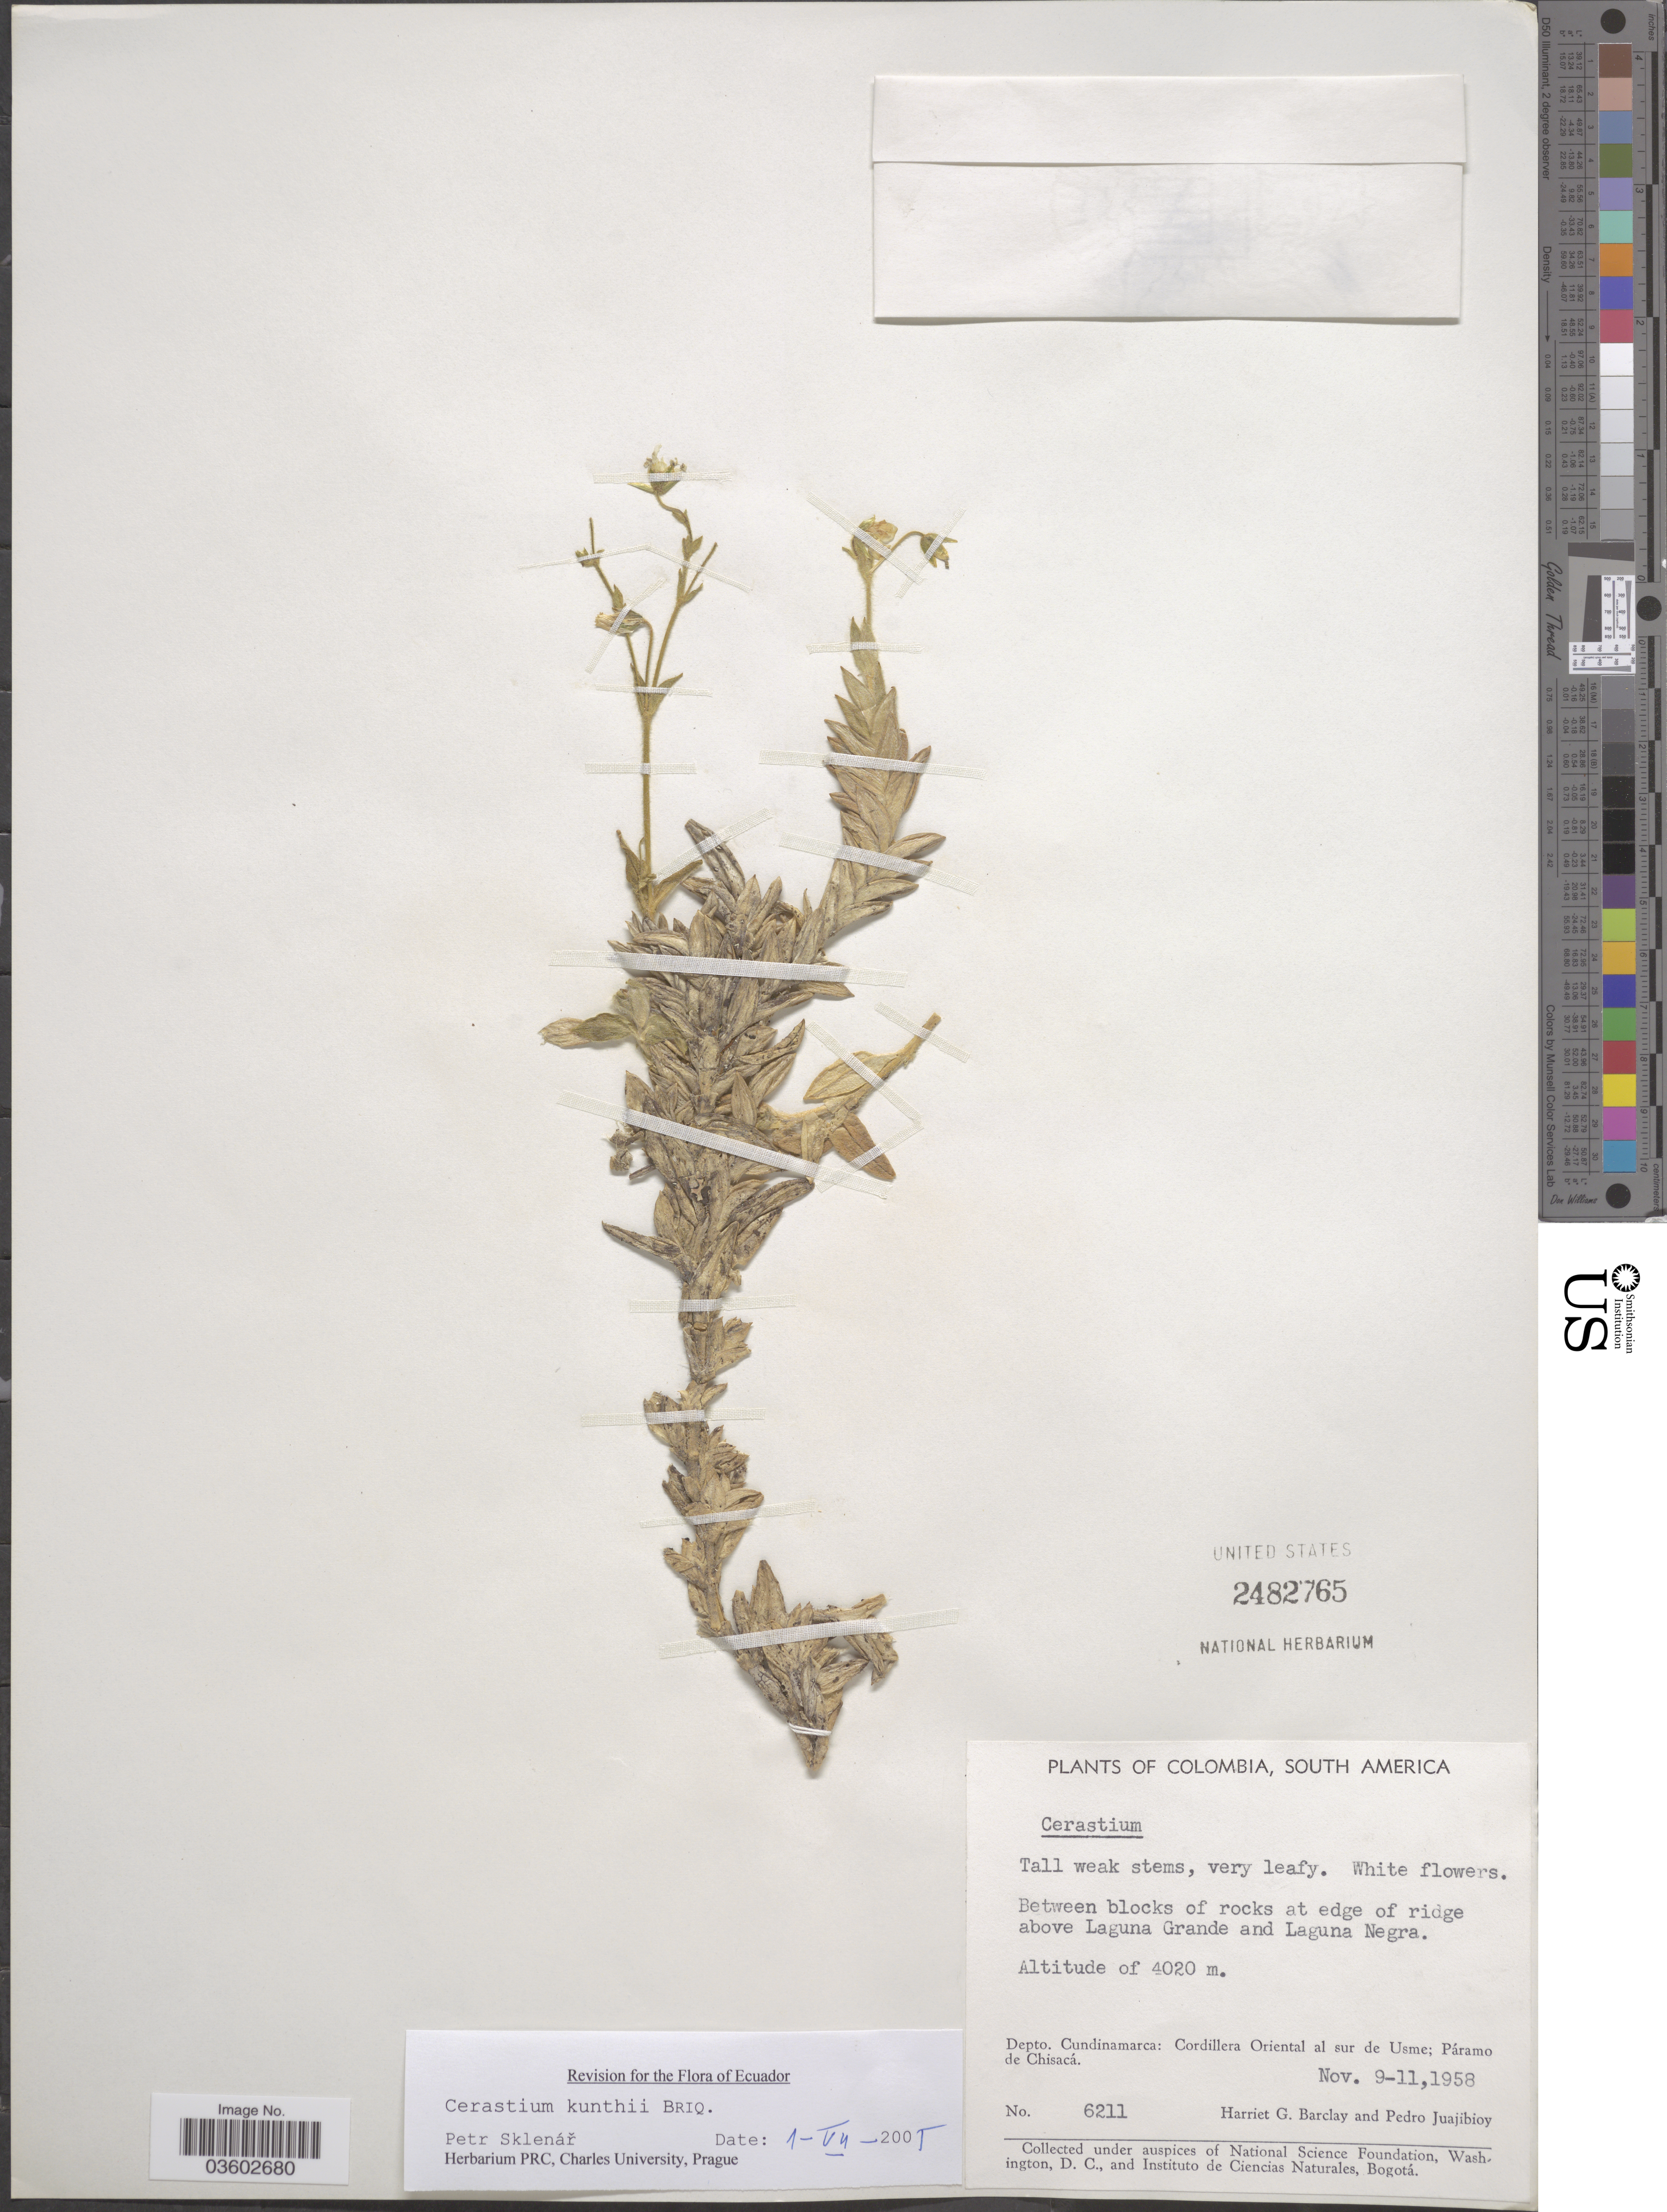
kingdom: Plantae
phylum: Tracheophyta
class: Magnoliopsida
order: Caryophyllales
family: Caryophyllaceae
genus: Cerastium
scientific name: Cerastium kunthii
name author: Briq.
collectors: H. G. Barclay & P. Juajibioy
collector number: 6211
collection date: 1958-11-09/1958-11-11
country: Colombia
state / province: Cundinamarca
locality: Between blocks of rocks at edge of ridge above Laguna Grande and Laguna Negra. Depto. Cundinamarca: Cordillera Oriental al sur de Usme; Páramo de Chisacá.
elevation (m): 4020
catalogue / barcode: US 2482765